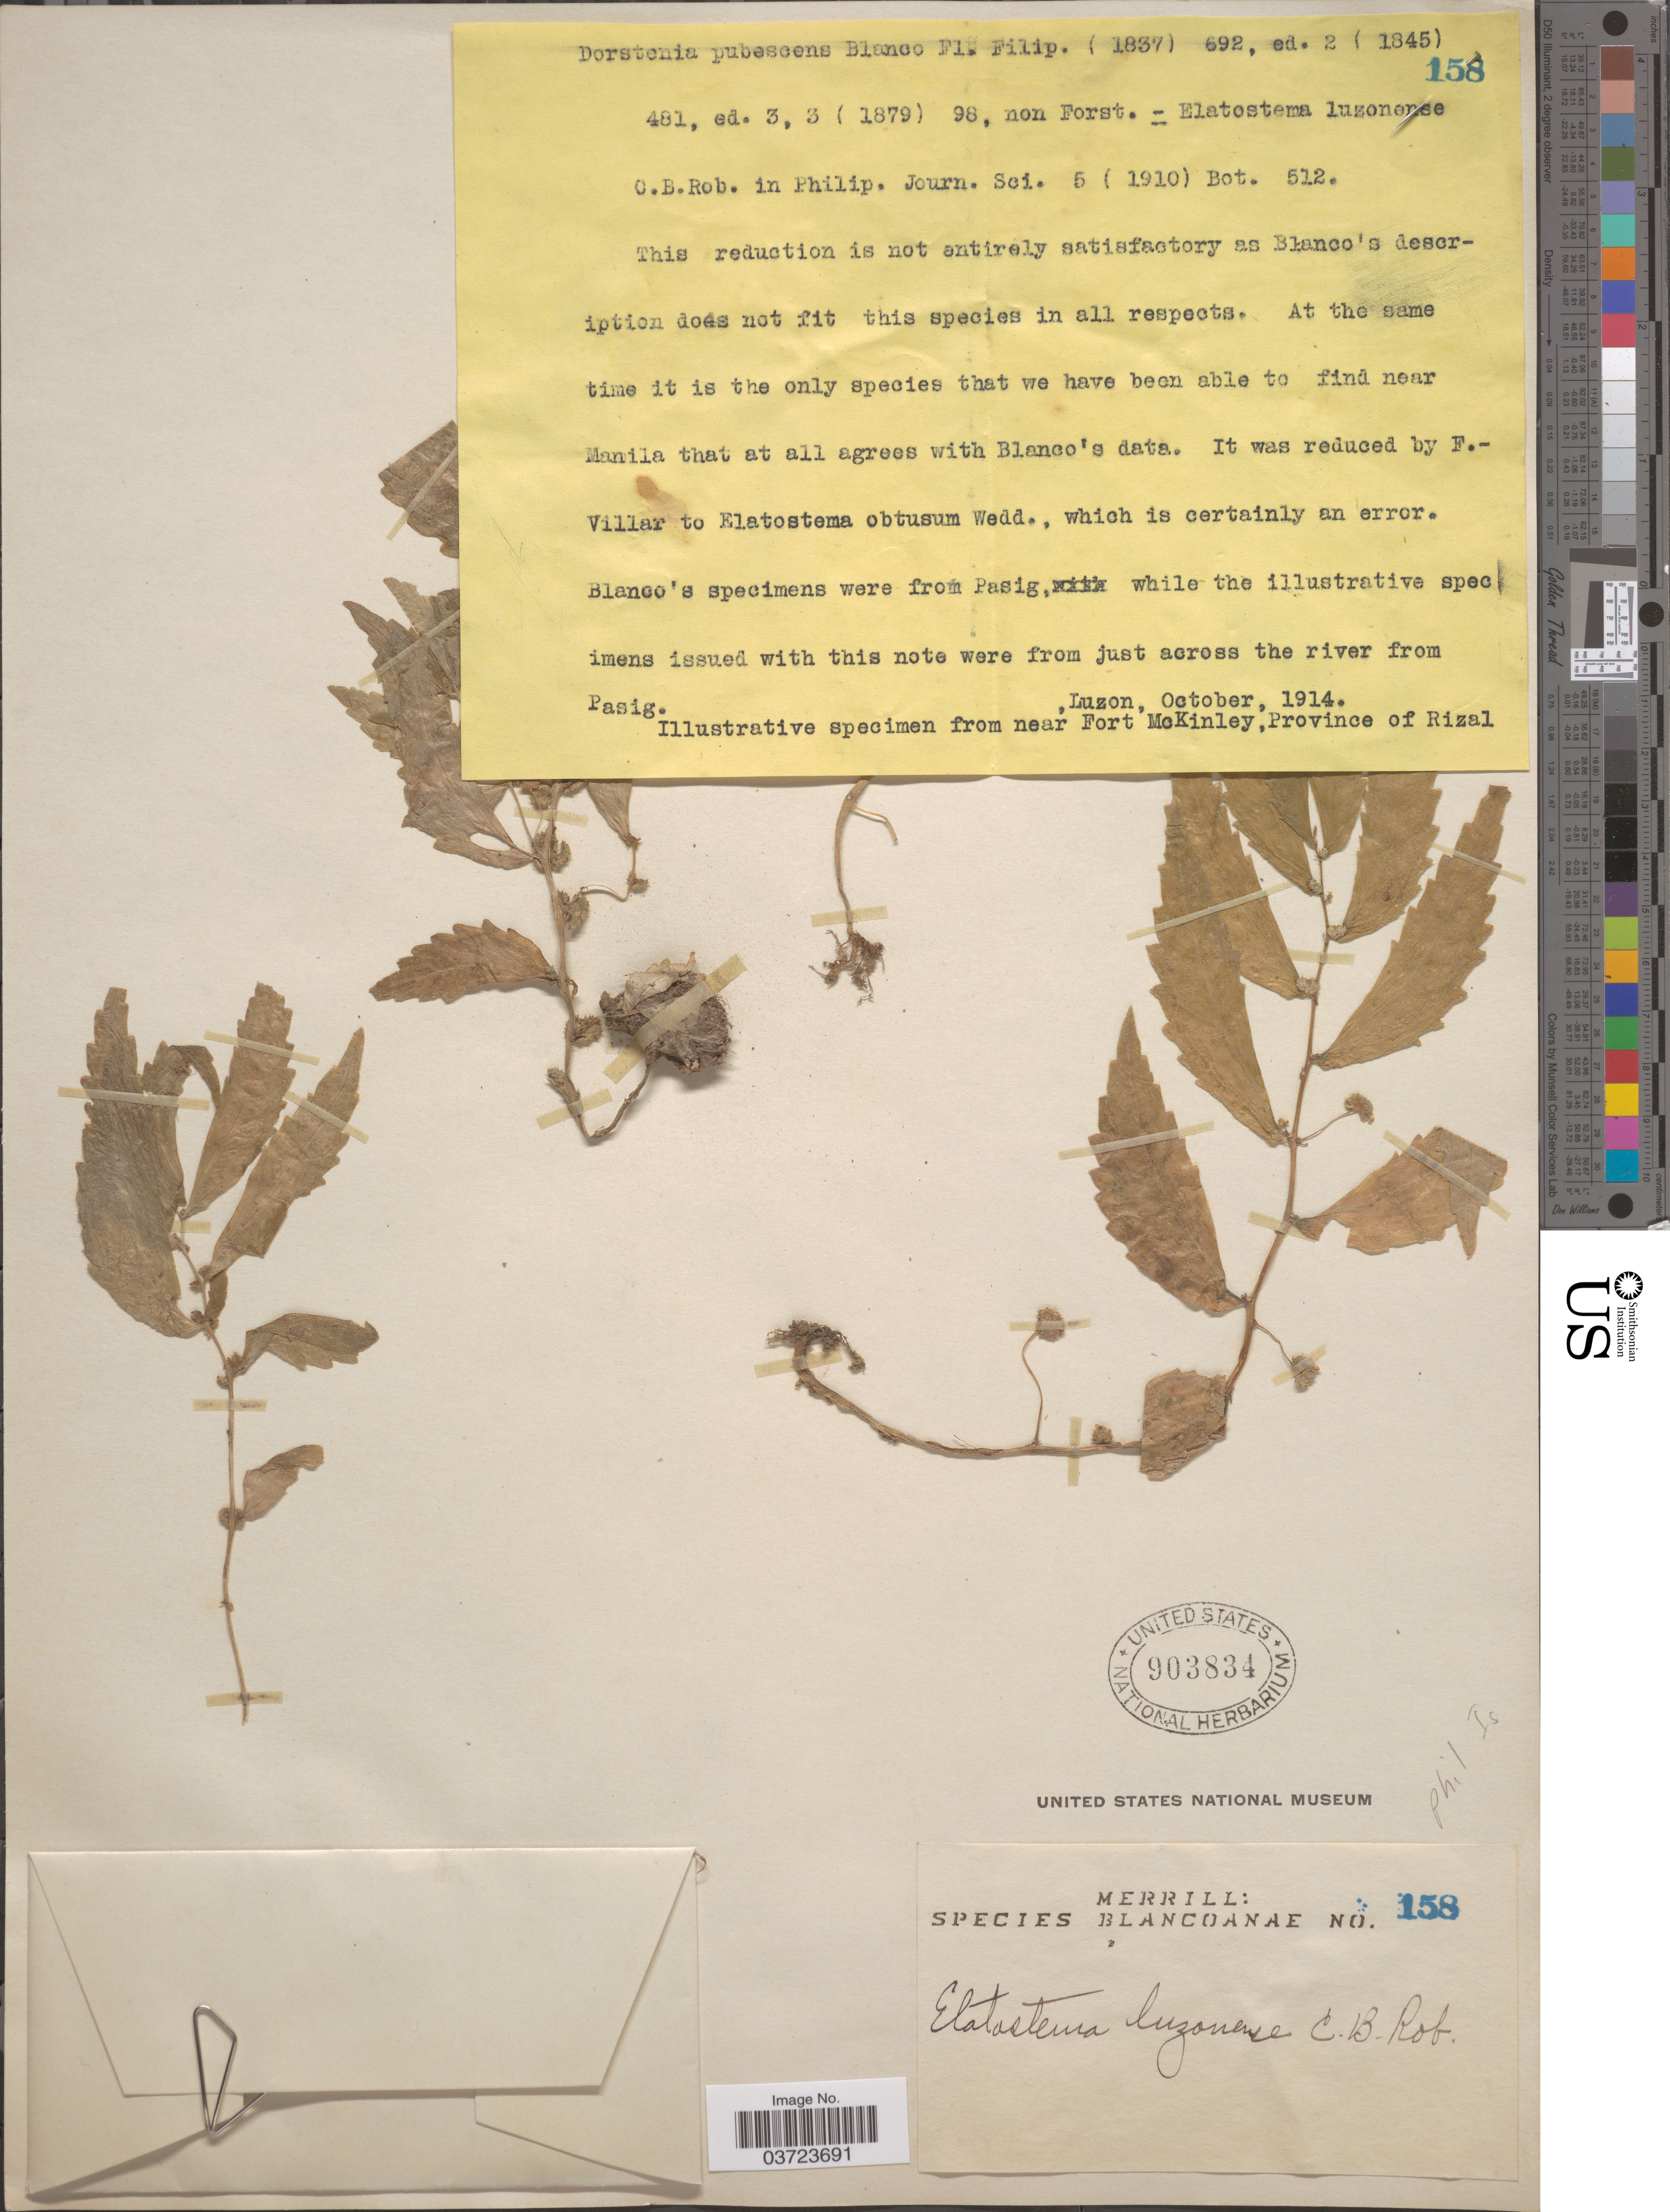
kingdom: Plantae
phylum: Tracheophyta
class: Magnoliopsida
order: Rosales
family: Urticaceae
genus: Elatostema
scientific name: Elatostema luzonense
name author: C.B. Rob.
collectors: Merrill, --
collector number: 158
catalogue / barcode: US 903834